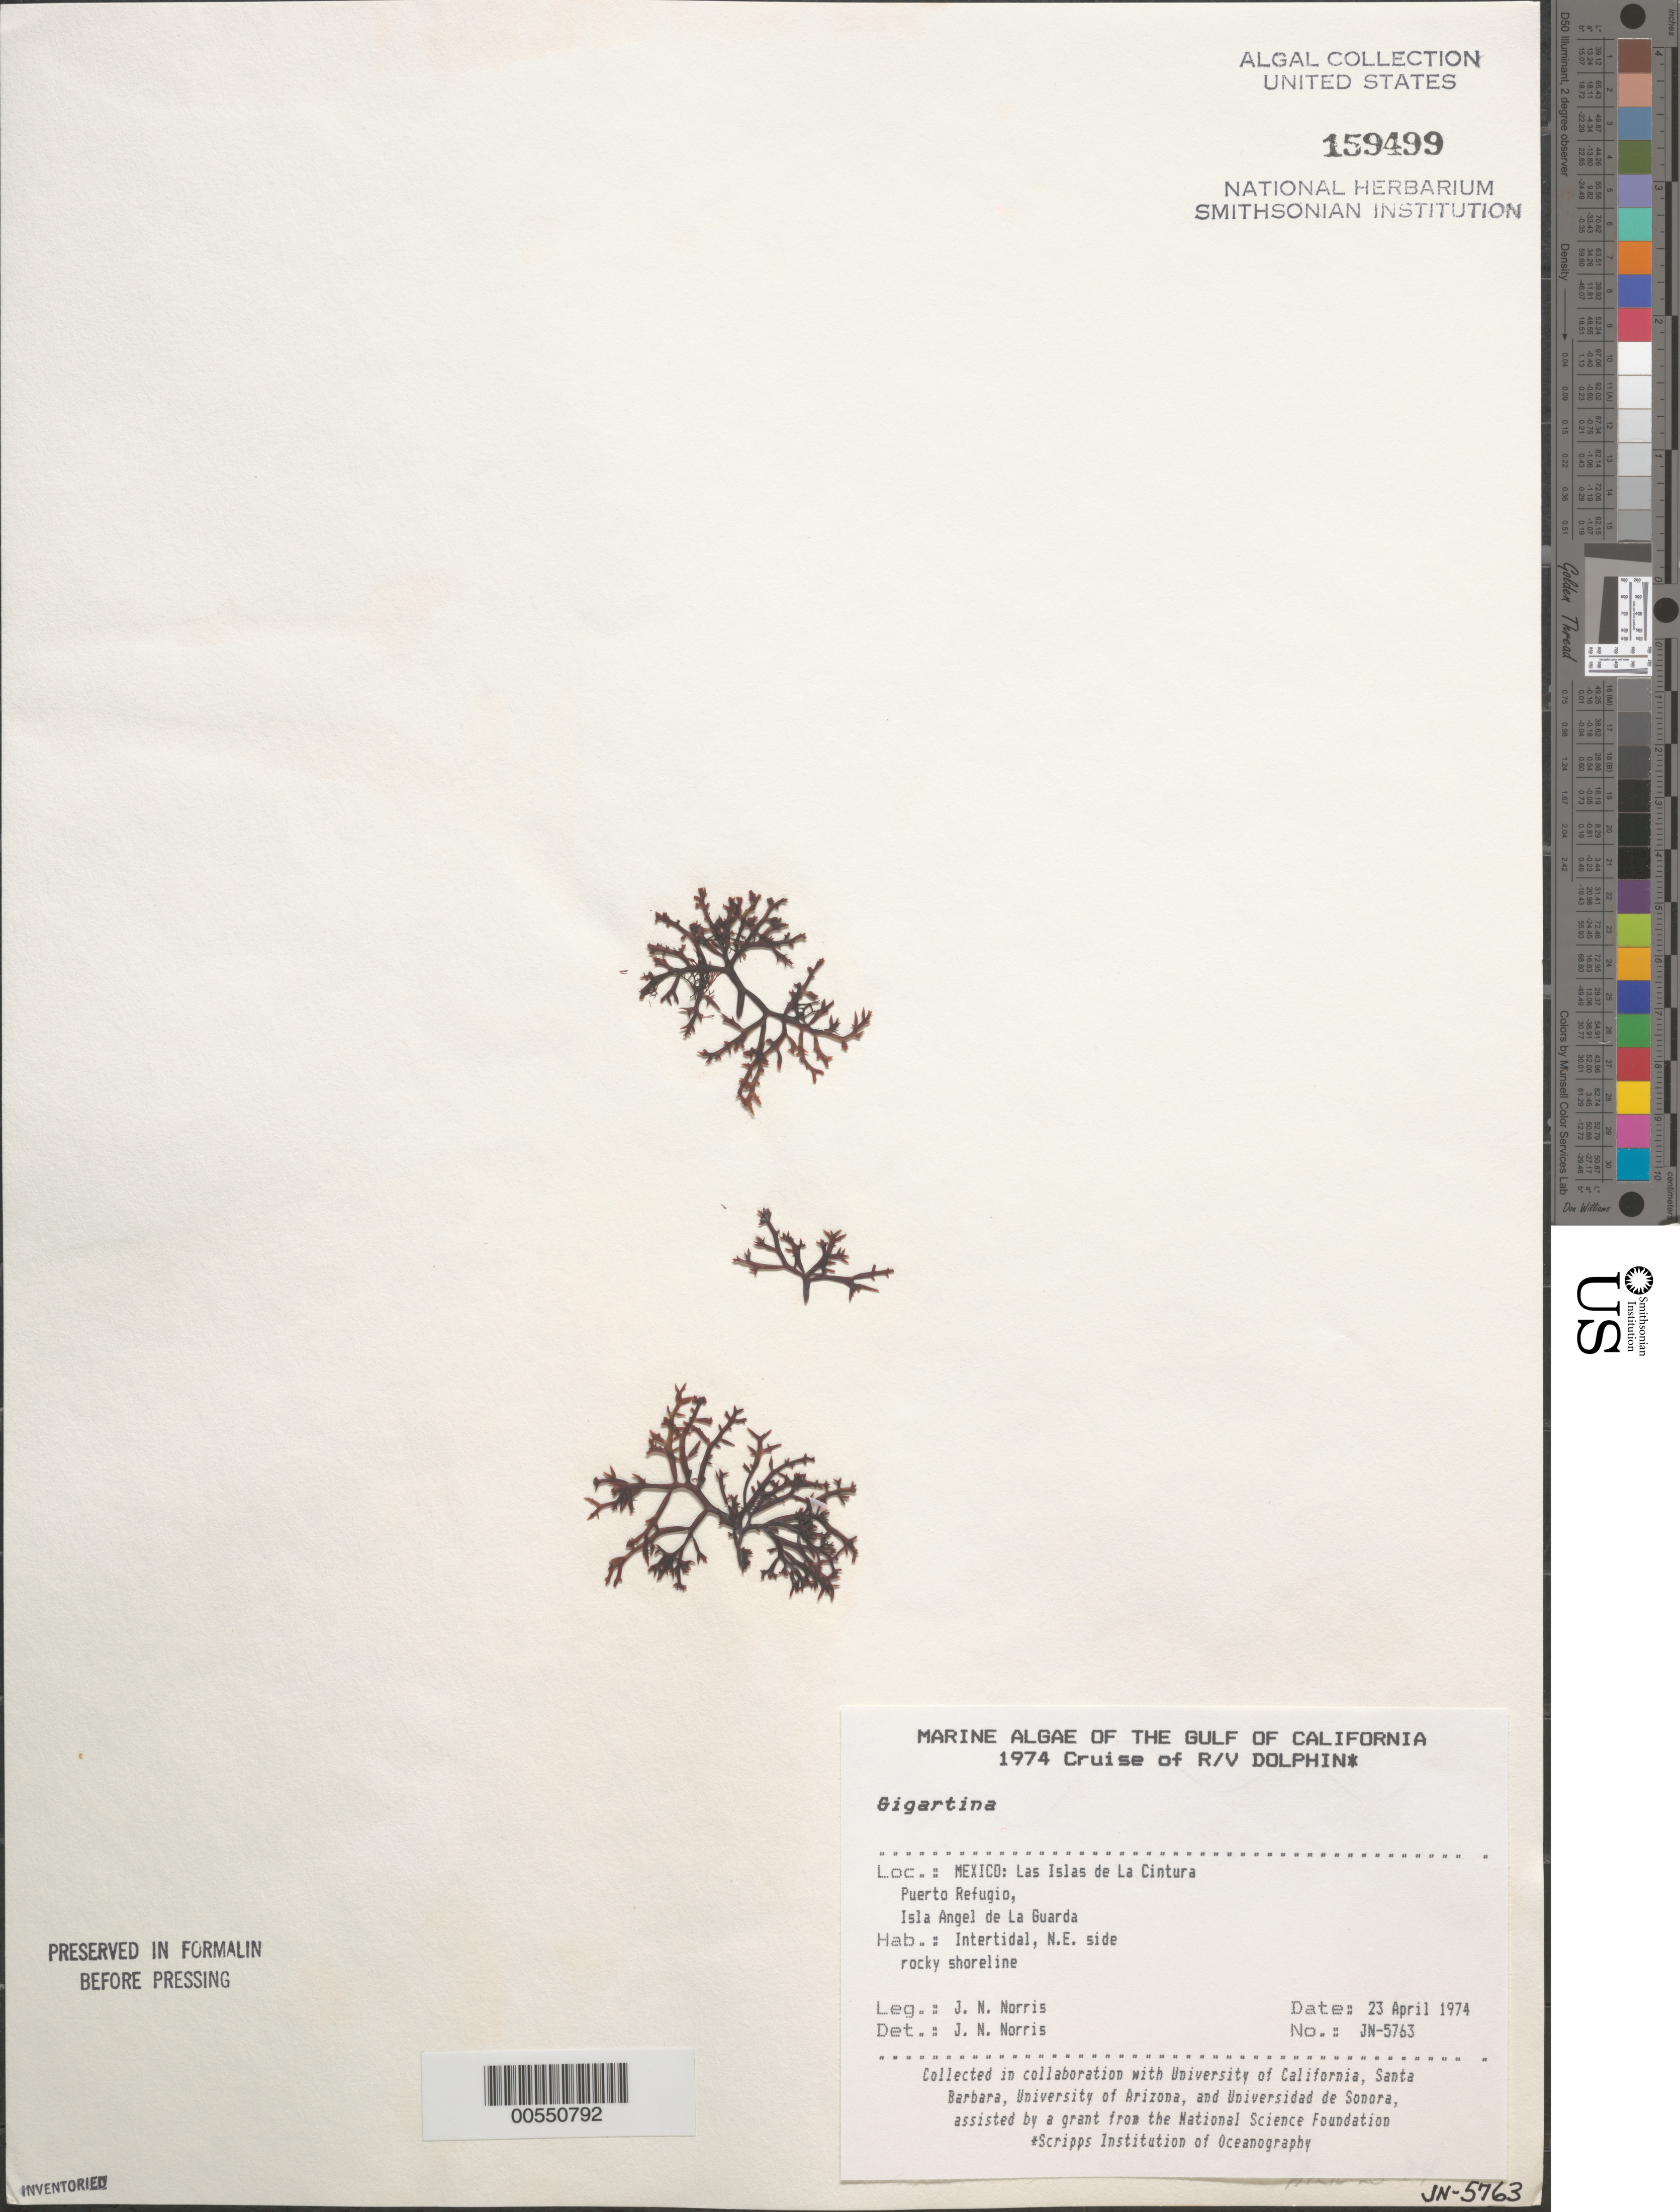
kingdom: Plantae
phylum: Rhodophyta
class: Florideophyceae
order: Gigartinales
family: Gigartinaceae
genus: Gigartina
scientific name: Gigartina sp.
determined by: Norris, James N.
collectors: J. N. Norris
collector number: JN-5763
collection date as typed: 23 Apr 1974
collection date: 1974-04-23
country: Mexico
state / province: Baja California Norte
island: Isla Angel de la Guarda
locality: Puerto Refugio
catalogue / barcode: US 159499